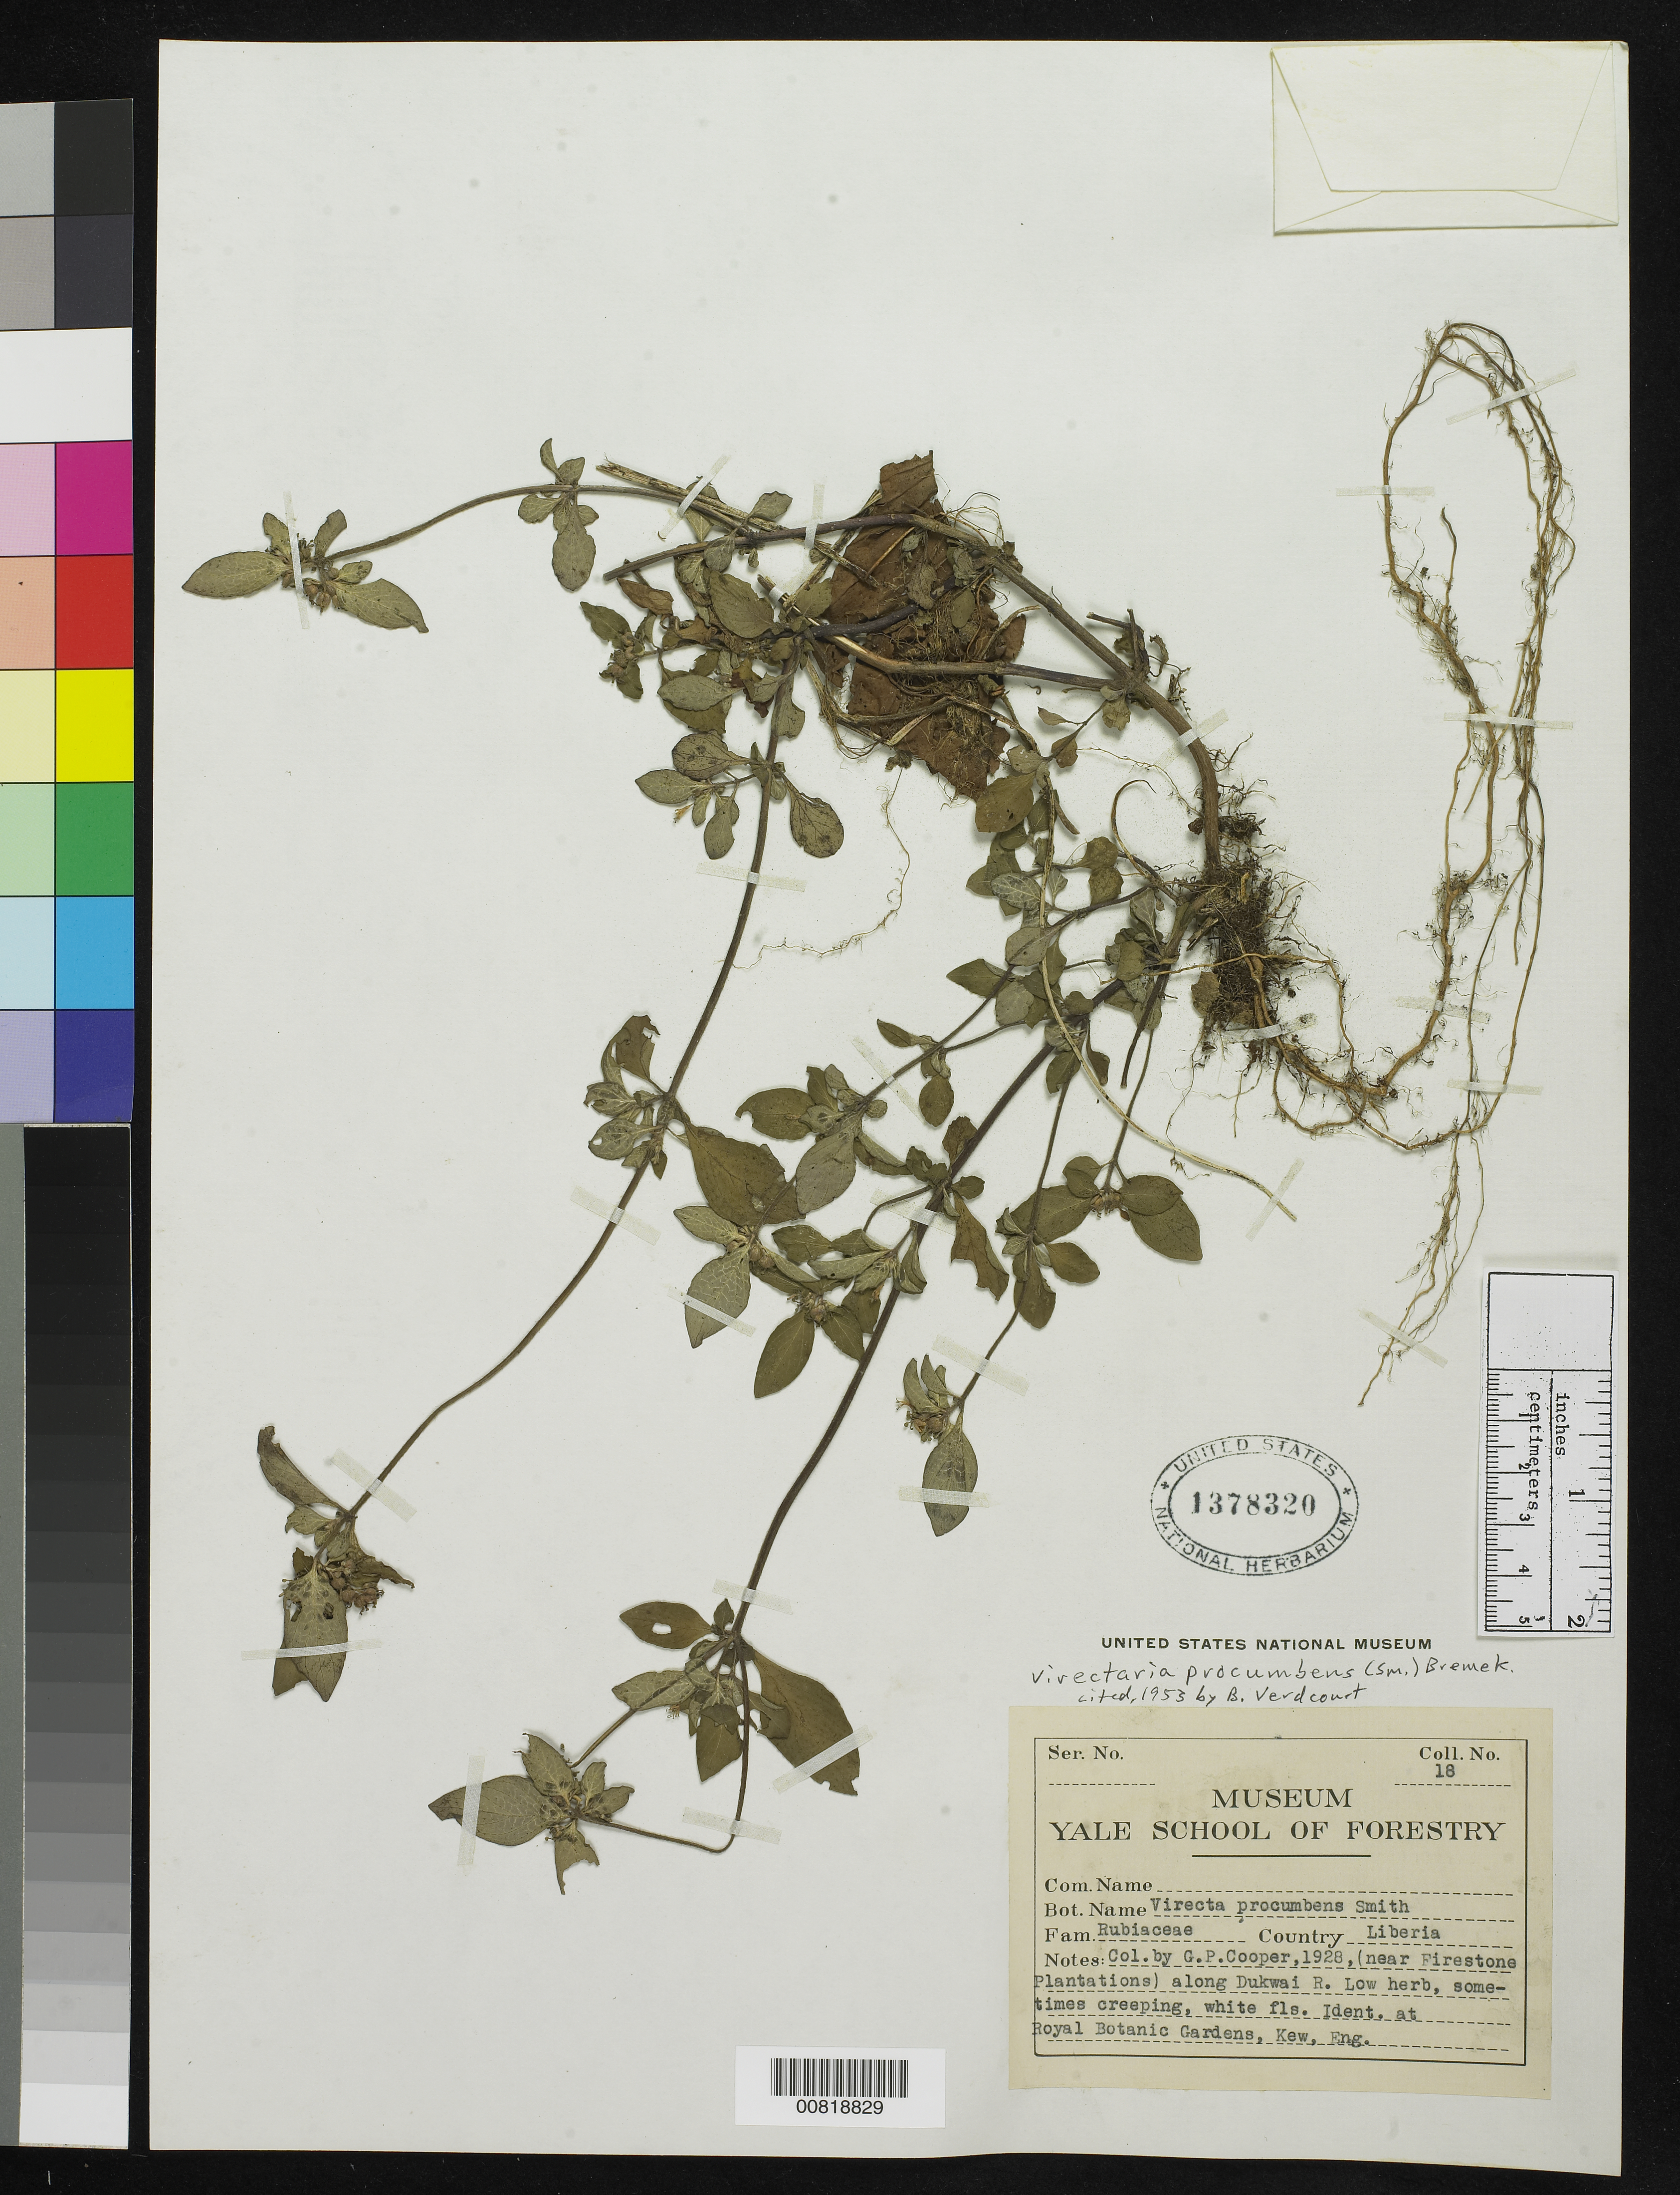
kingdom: Plantae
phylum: Tracheophyta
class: Magnoliopsida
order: Gentianales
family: Rubiaceae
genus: Virectaria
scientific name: Virectaria procumbens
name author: (Sm.) Bremek.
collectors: G. Cooper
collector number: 18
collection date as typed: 1928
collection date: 1928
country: Liberia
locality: (near Firestone Plantations) along Dukwai River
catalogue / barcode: US 1378320